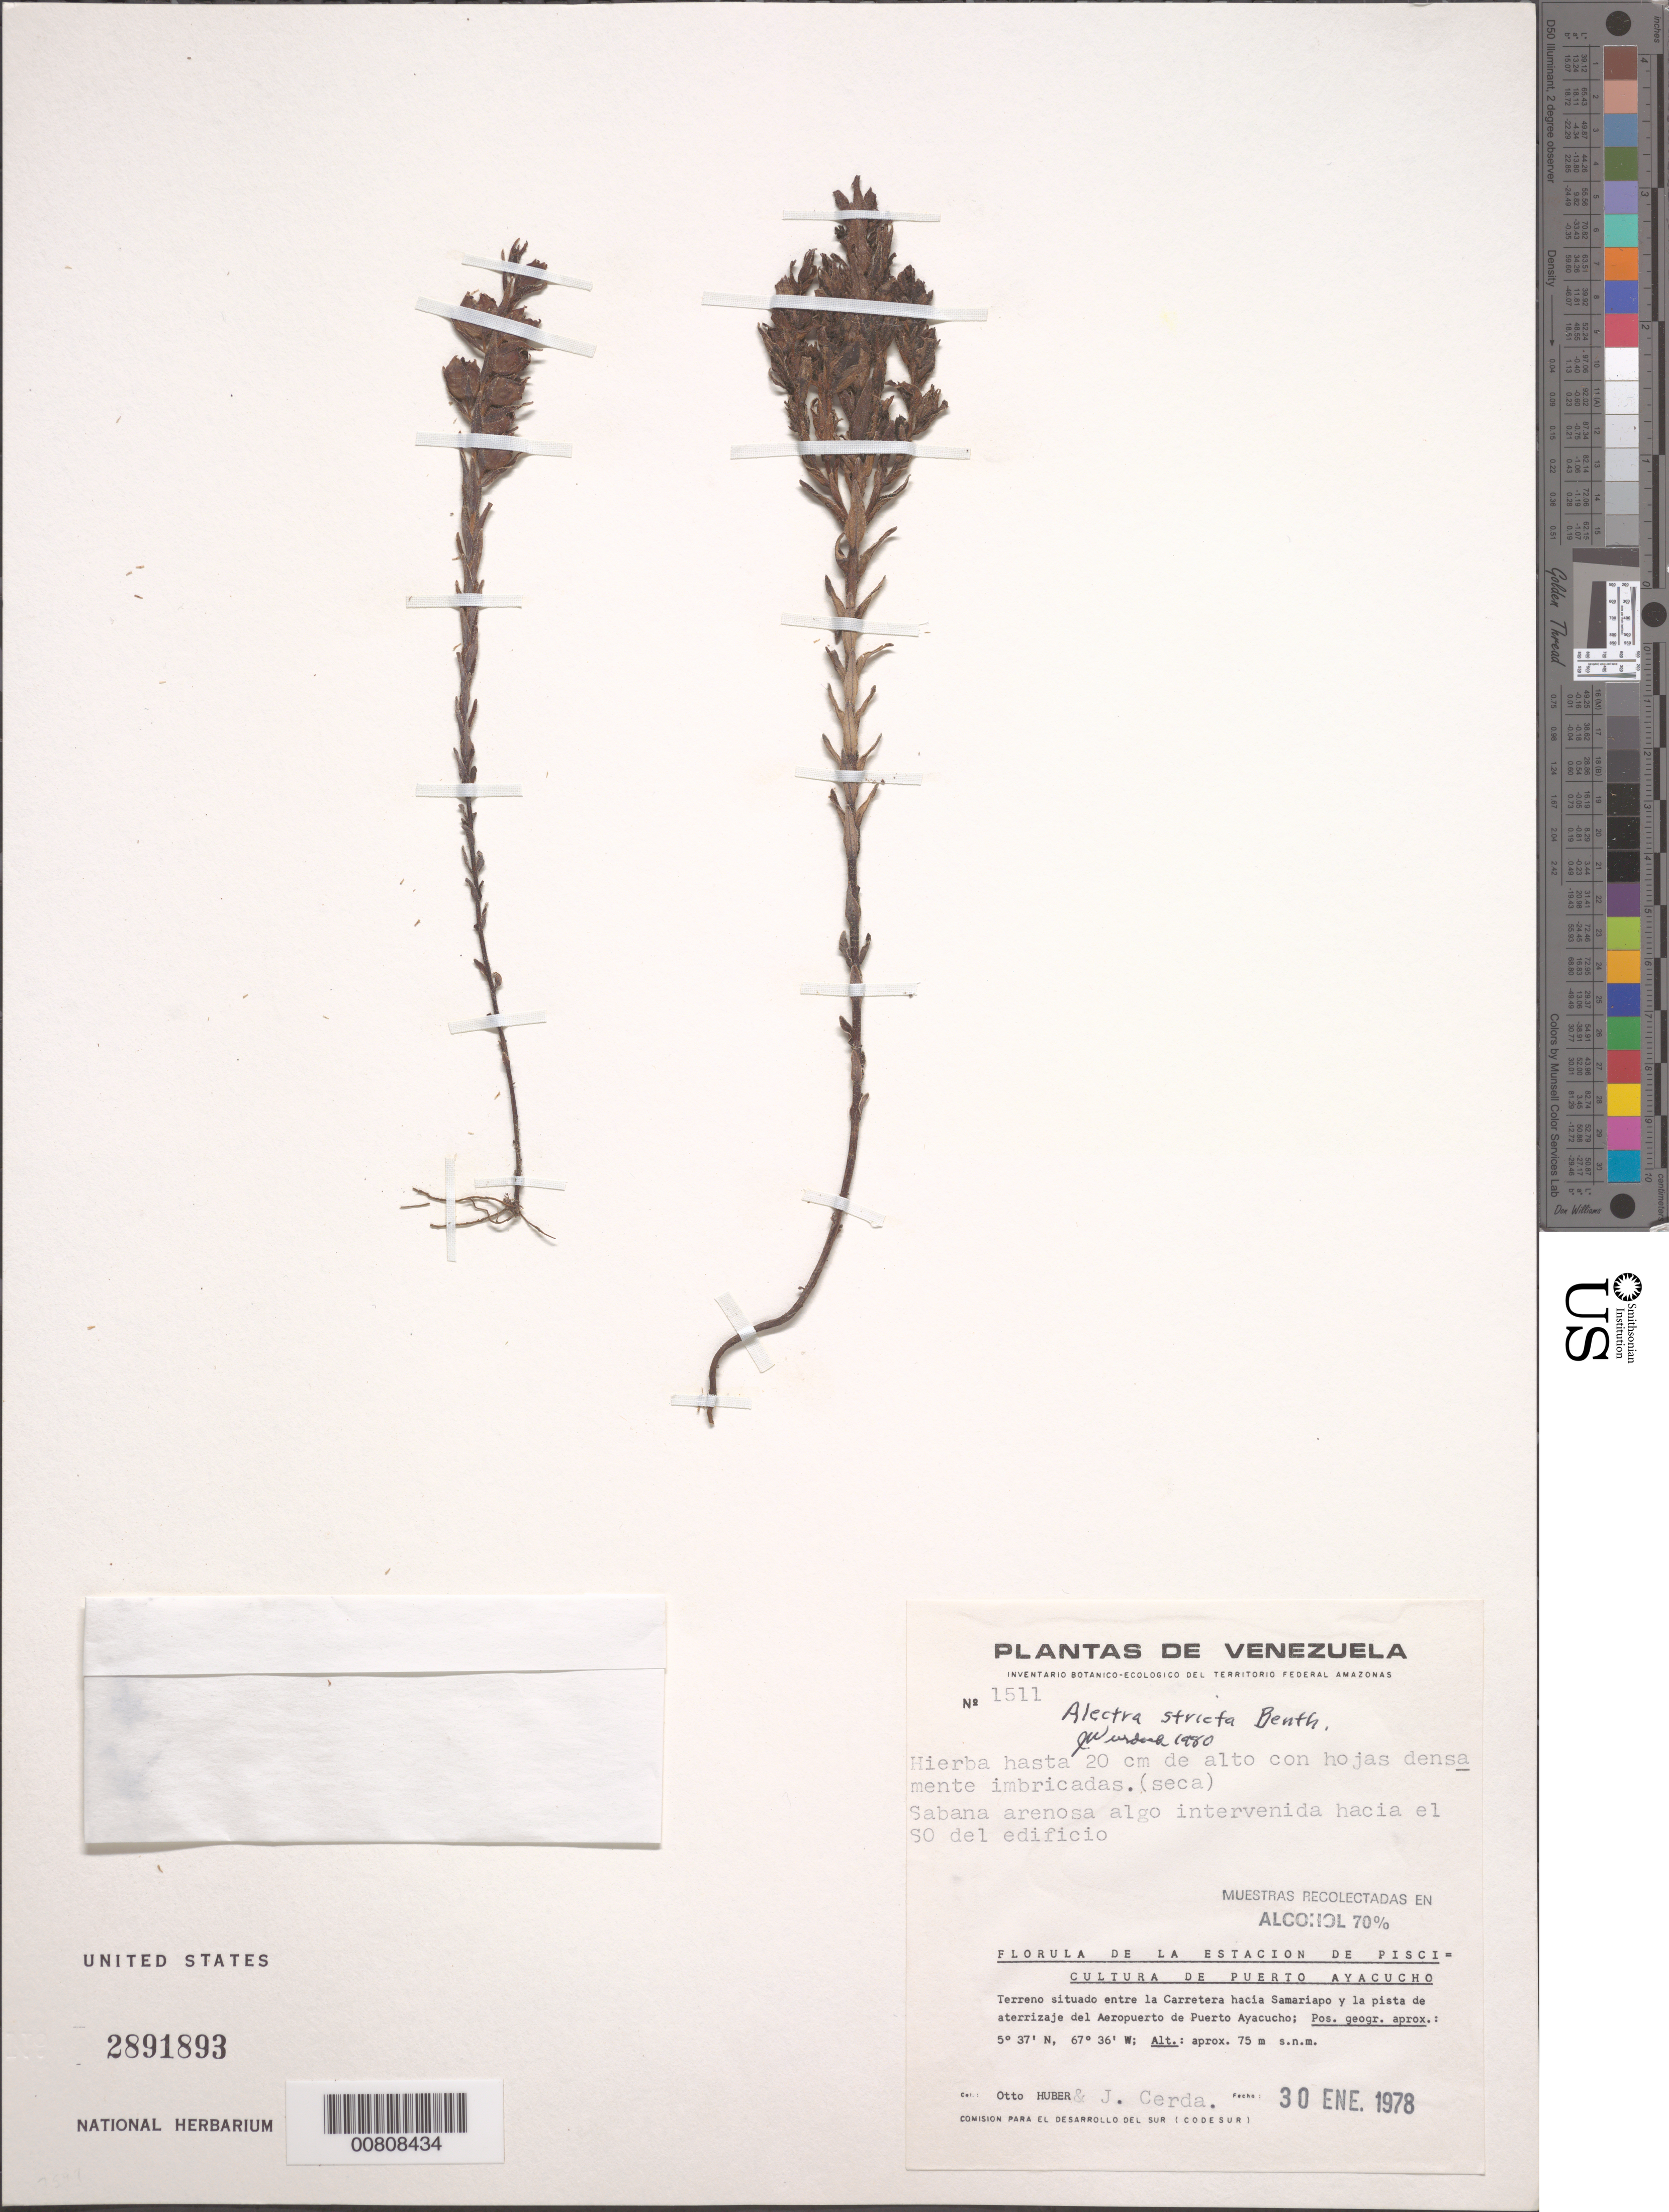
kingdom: Plantae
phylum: Tracheophyta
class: Magnoliopsida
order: Lamiales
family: Orobanchaceae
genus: Alectra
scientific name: Alectra stricta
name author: Benth.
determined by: Wurdack, John J., (US), US (UNITED STATES)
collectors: O. Huber & J. Cerda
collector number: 1511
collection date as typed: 30-Jan-78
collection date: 1978-01-30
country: Venezuela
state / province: Amazonas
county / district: Atures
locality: Puerto Ayacucho, carretera hacia Samariapo y la pista de aterrizaje del Aeropuerto de Puerto Ayacucho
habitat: Sabana arenosa algo intervenida hacia el SO del edificio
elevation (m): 75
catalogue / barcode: US 2891893